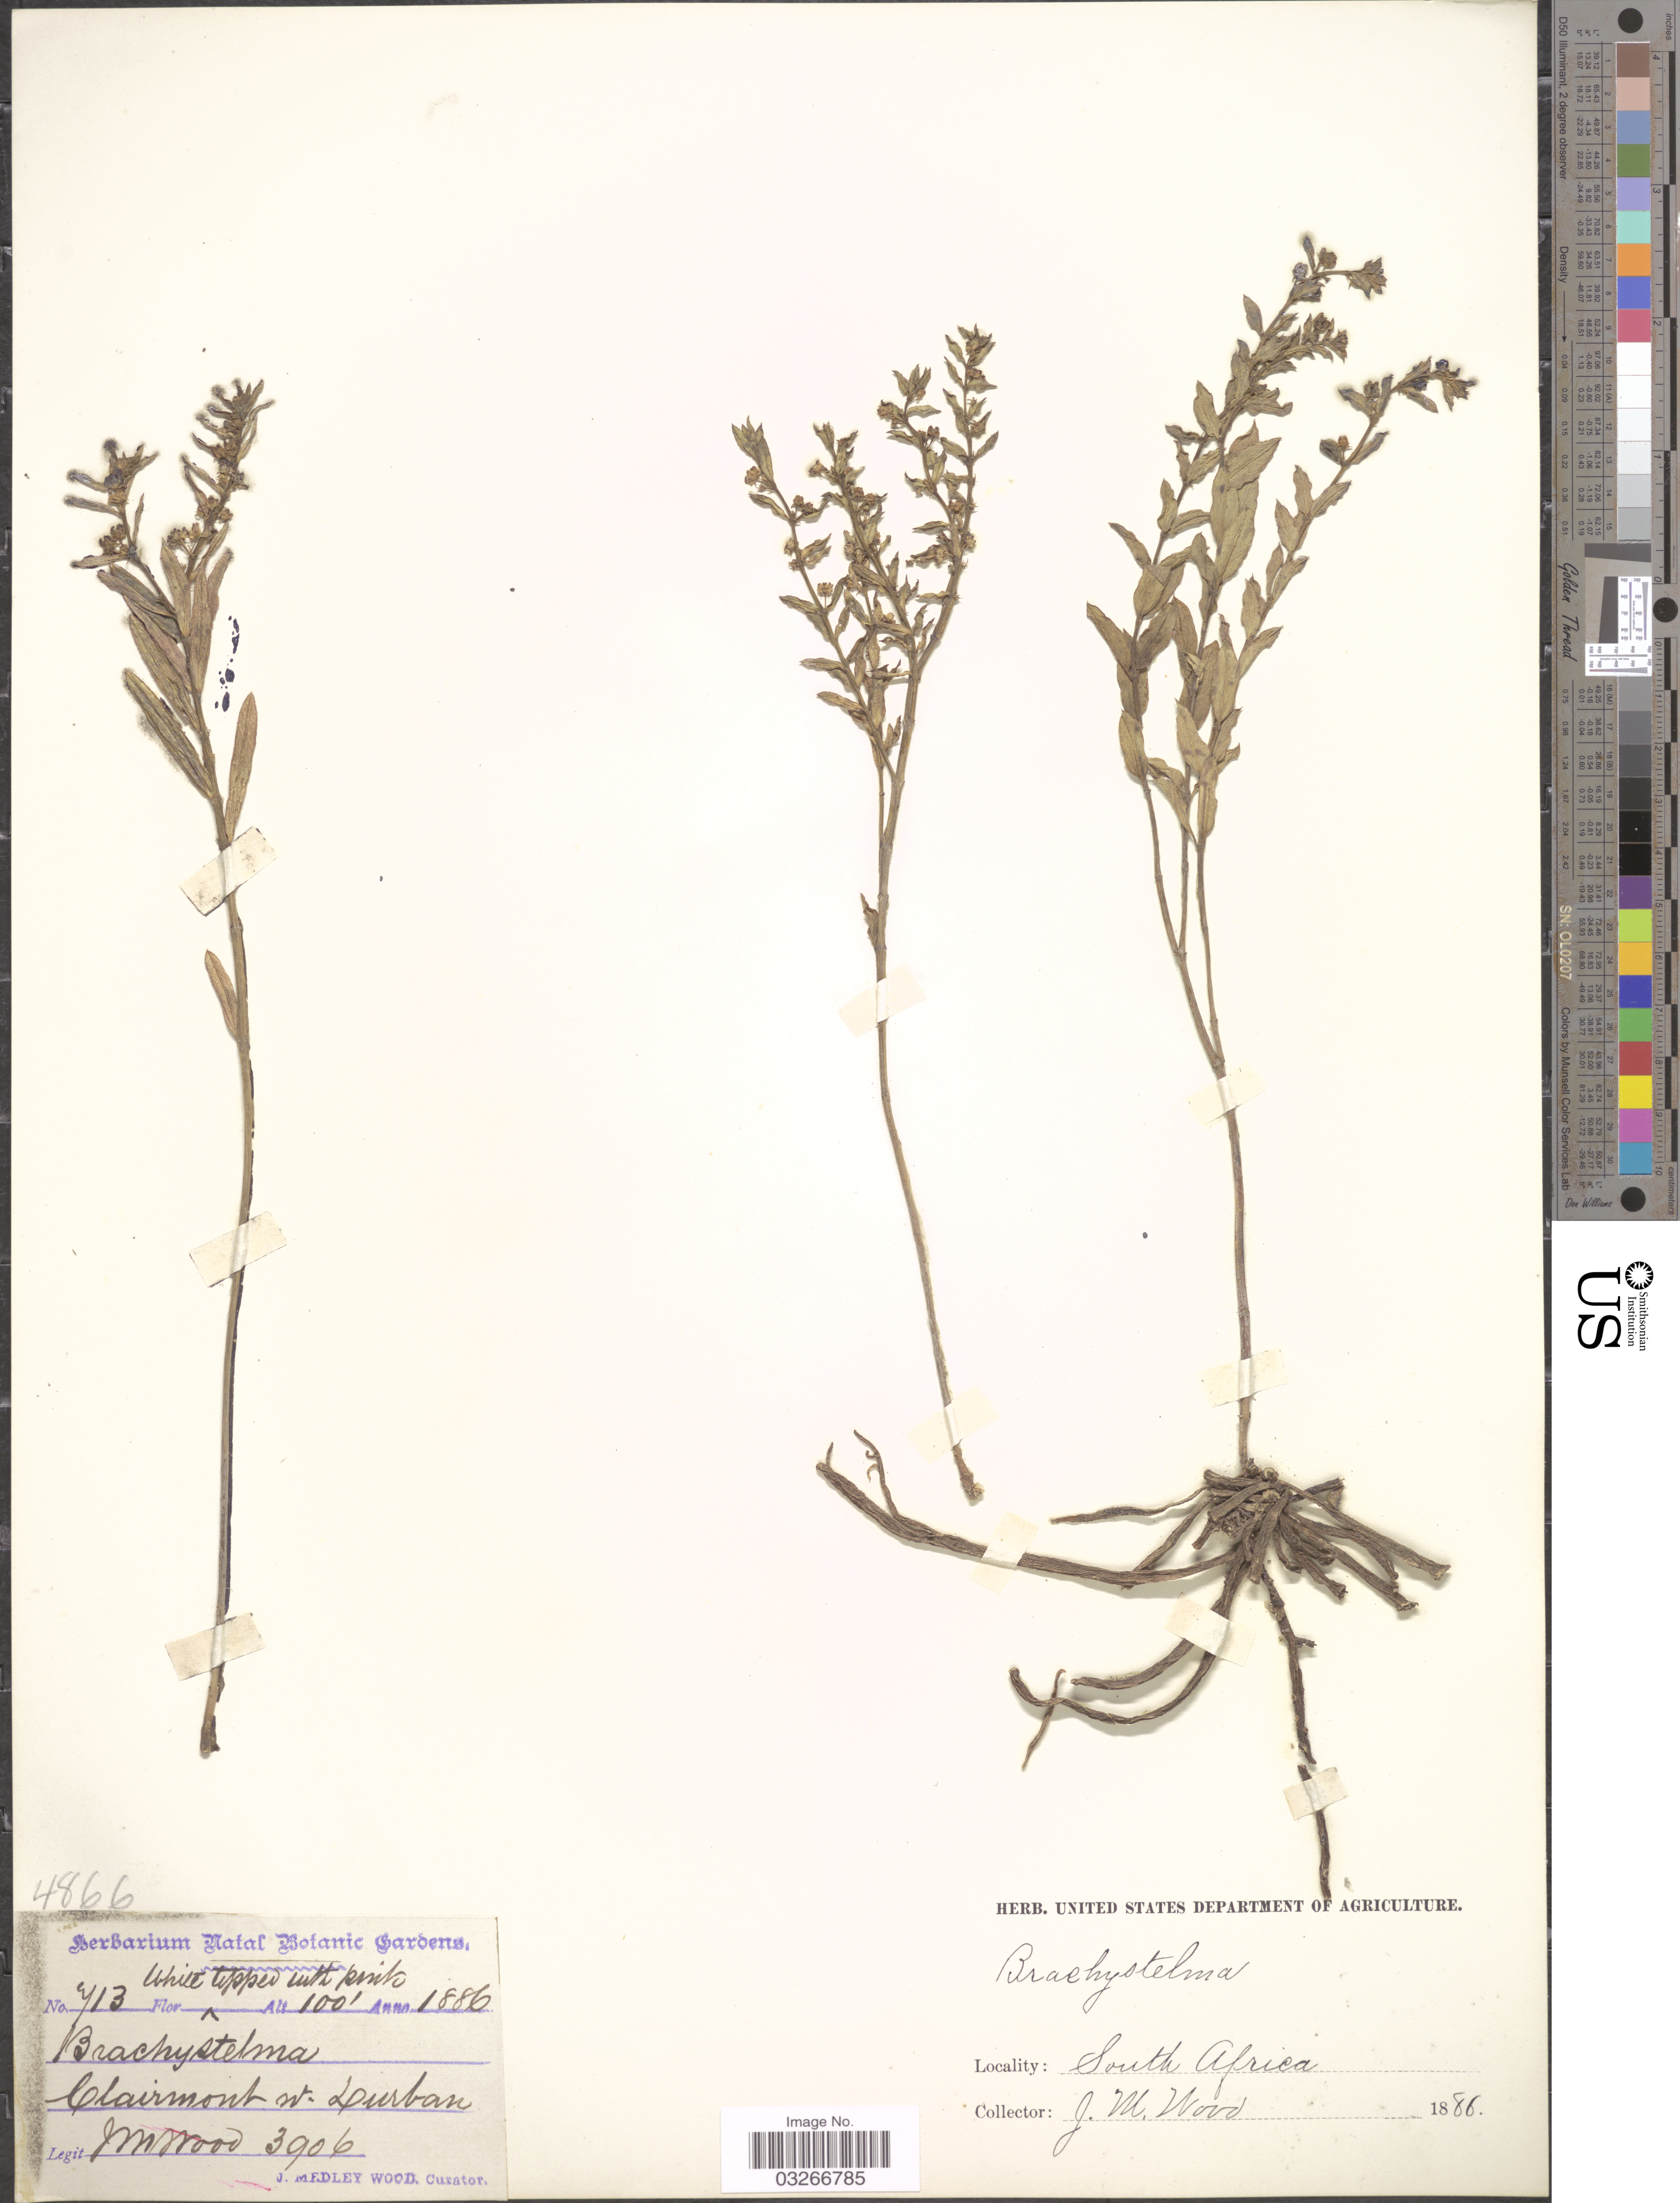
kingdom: Plantae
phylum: Tracheophyta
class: Magnoliopsida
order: Gentianales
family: Apocynaceae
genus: Brachystelma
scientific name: Brachystelma sp.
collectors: J. Medley Wood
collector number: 3906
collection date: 1886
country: South Africa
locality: Clairmont W. Durban.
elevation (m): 30